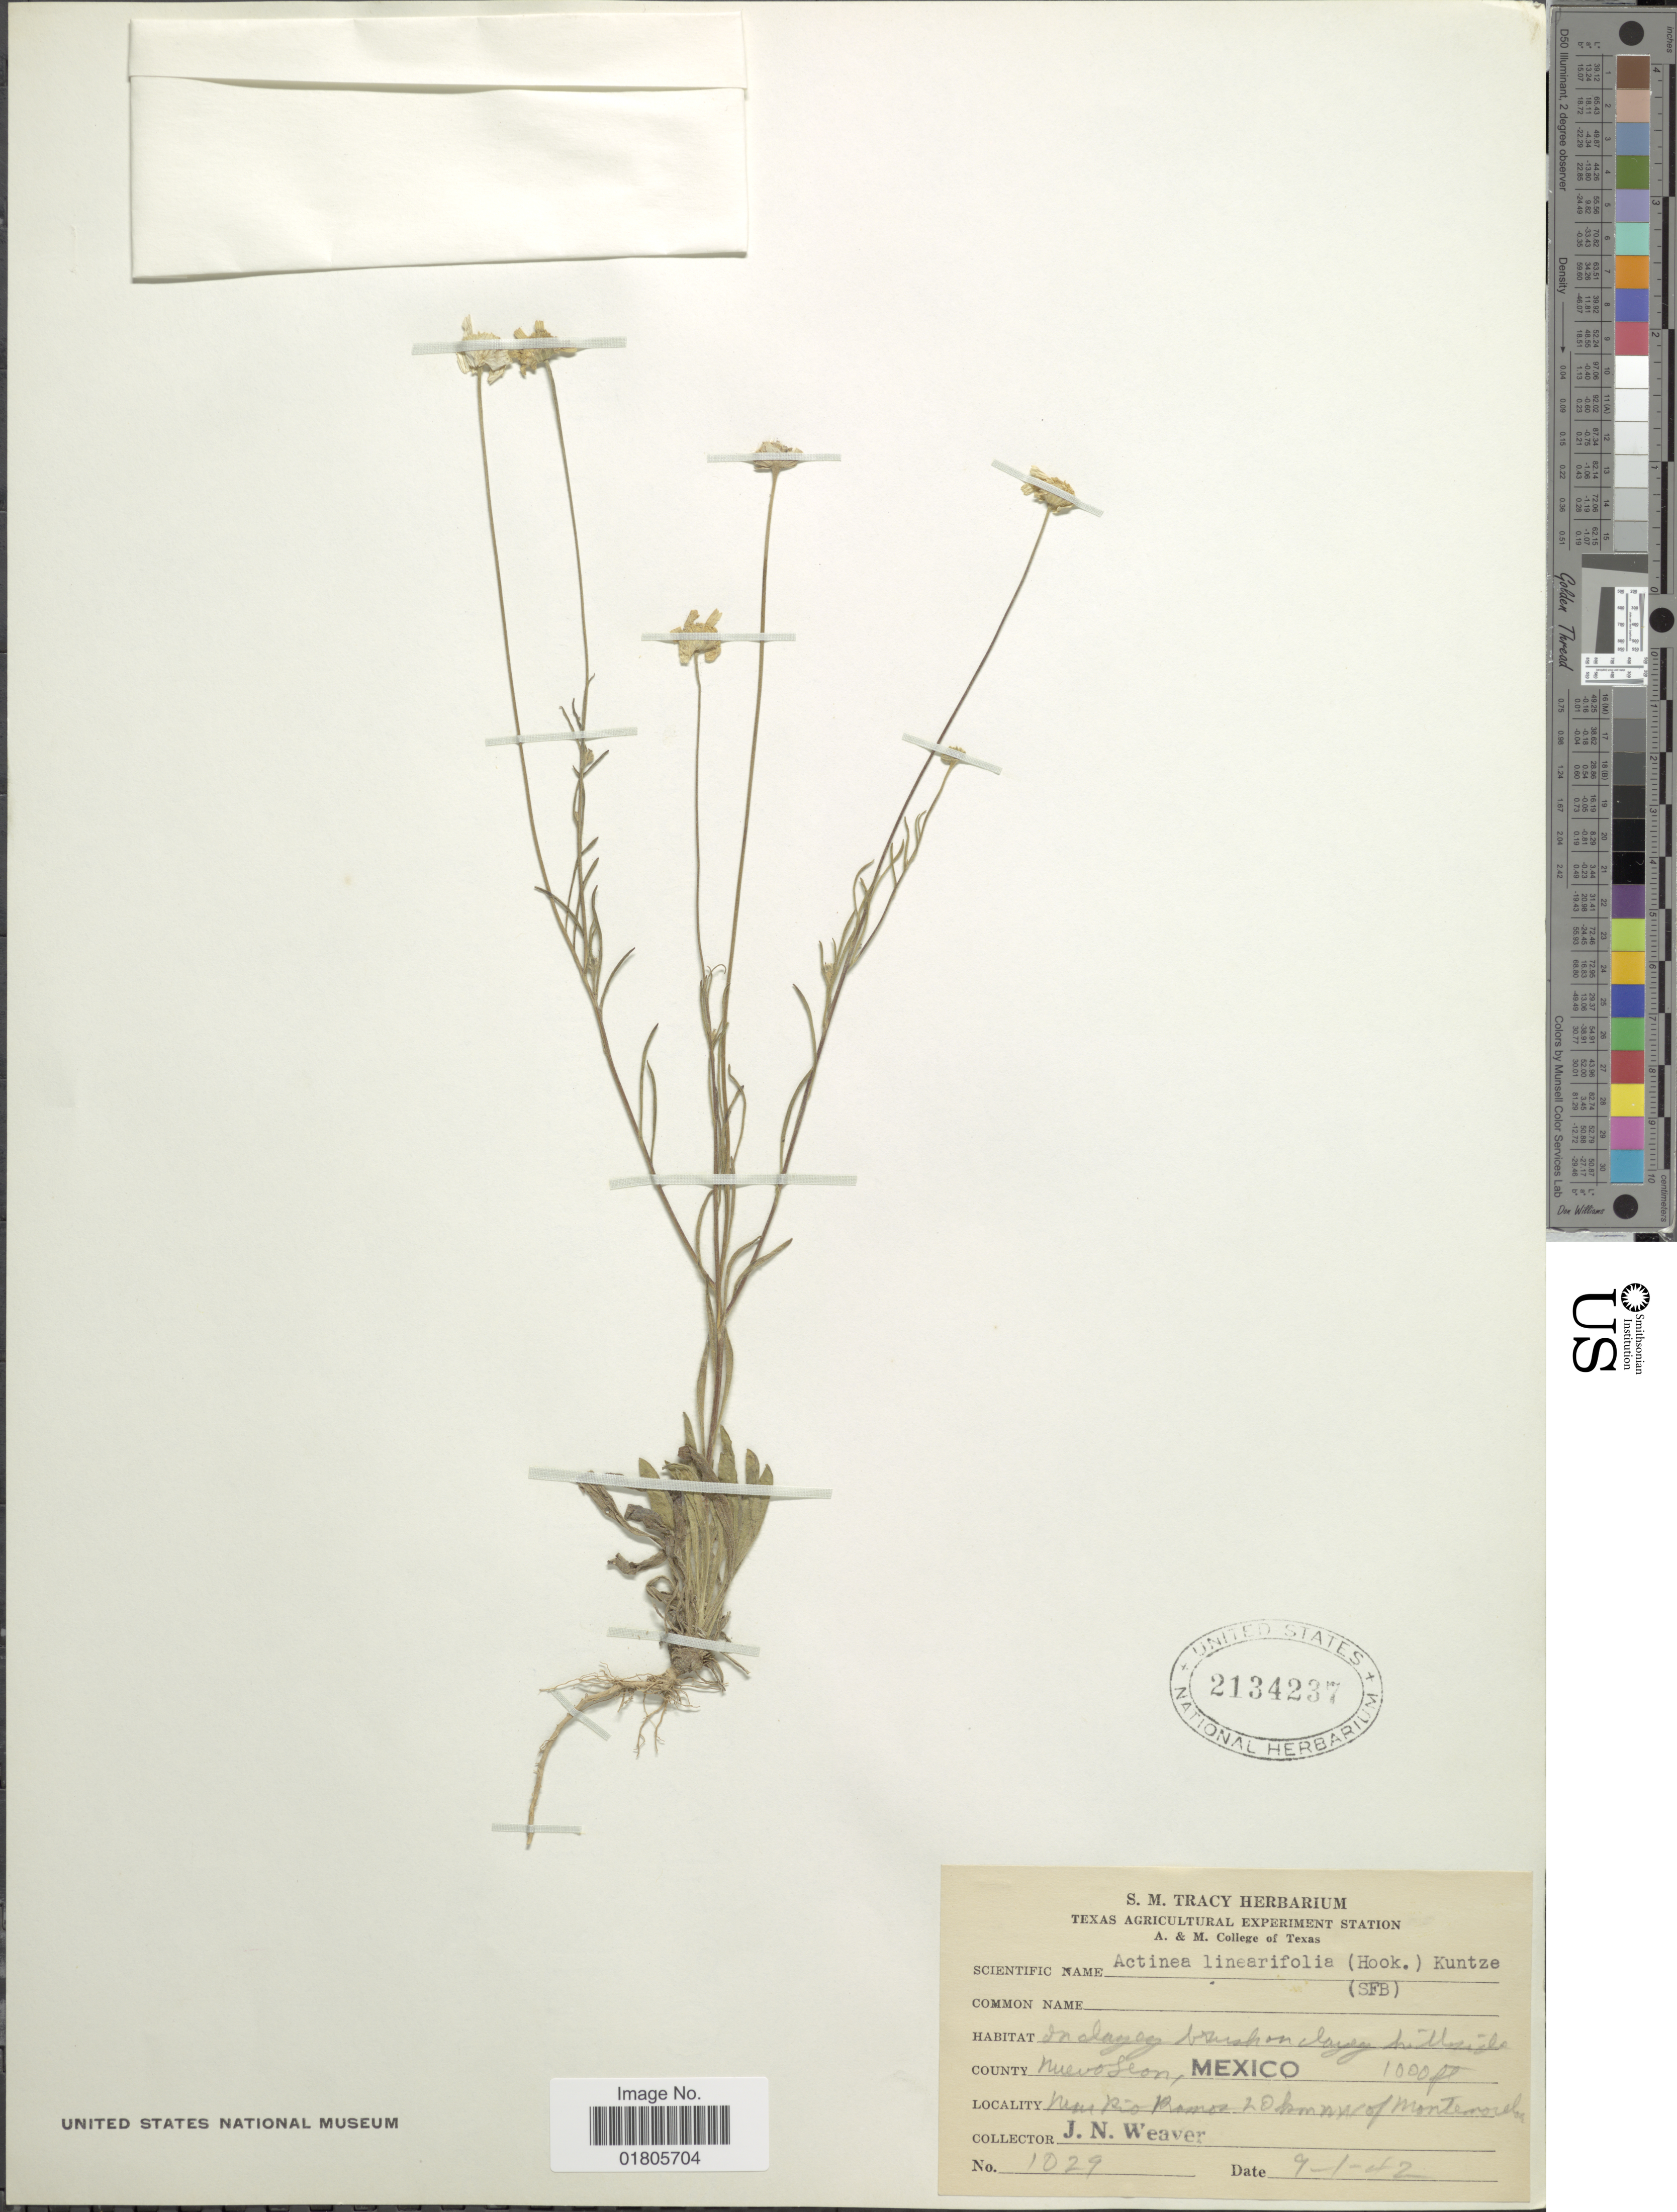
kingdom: Plantae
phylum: Tracheophyta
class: Magnoliopsida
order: Asterales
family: Asteraceae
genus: Actinea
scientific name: Actinea linearifolia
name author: (Hook.) Kuntze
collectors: J. N. Weaver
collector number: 1029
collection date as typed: Transcribed d/m/y: 1/9/42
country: Mexico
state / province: Nuevo León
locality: Near Rio Ramos, 20 km NW of Montemorelos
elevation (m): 305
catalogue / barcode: US 2134237